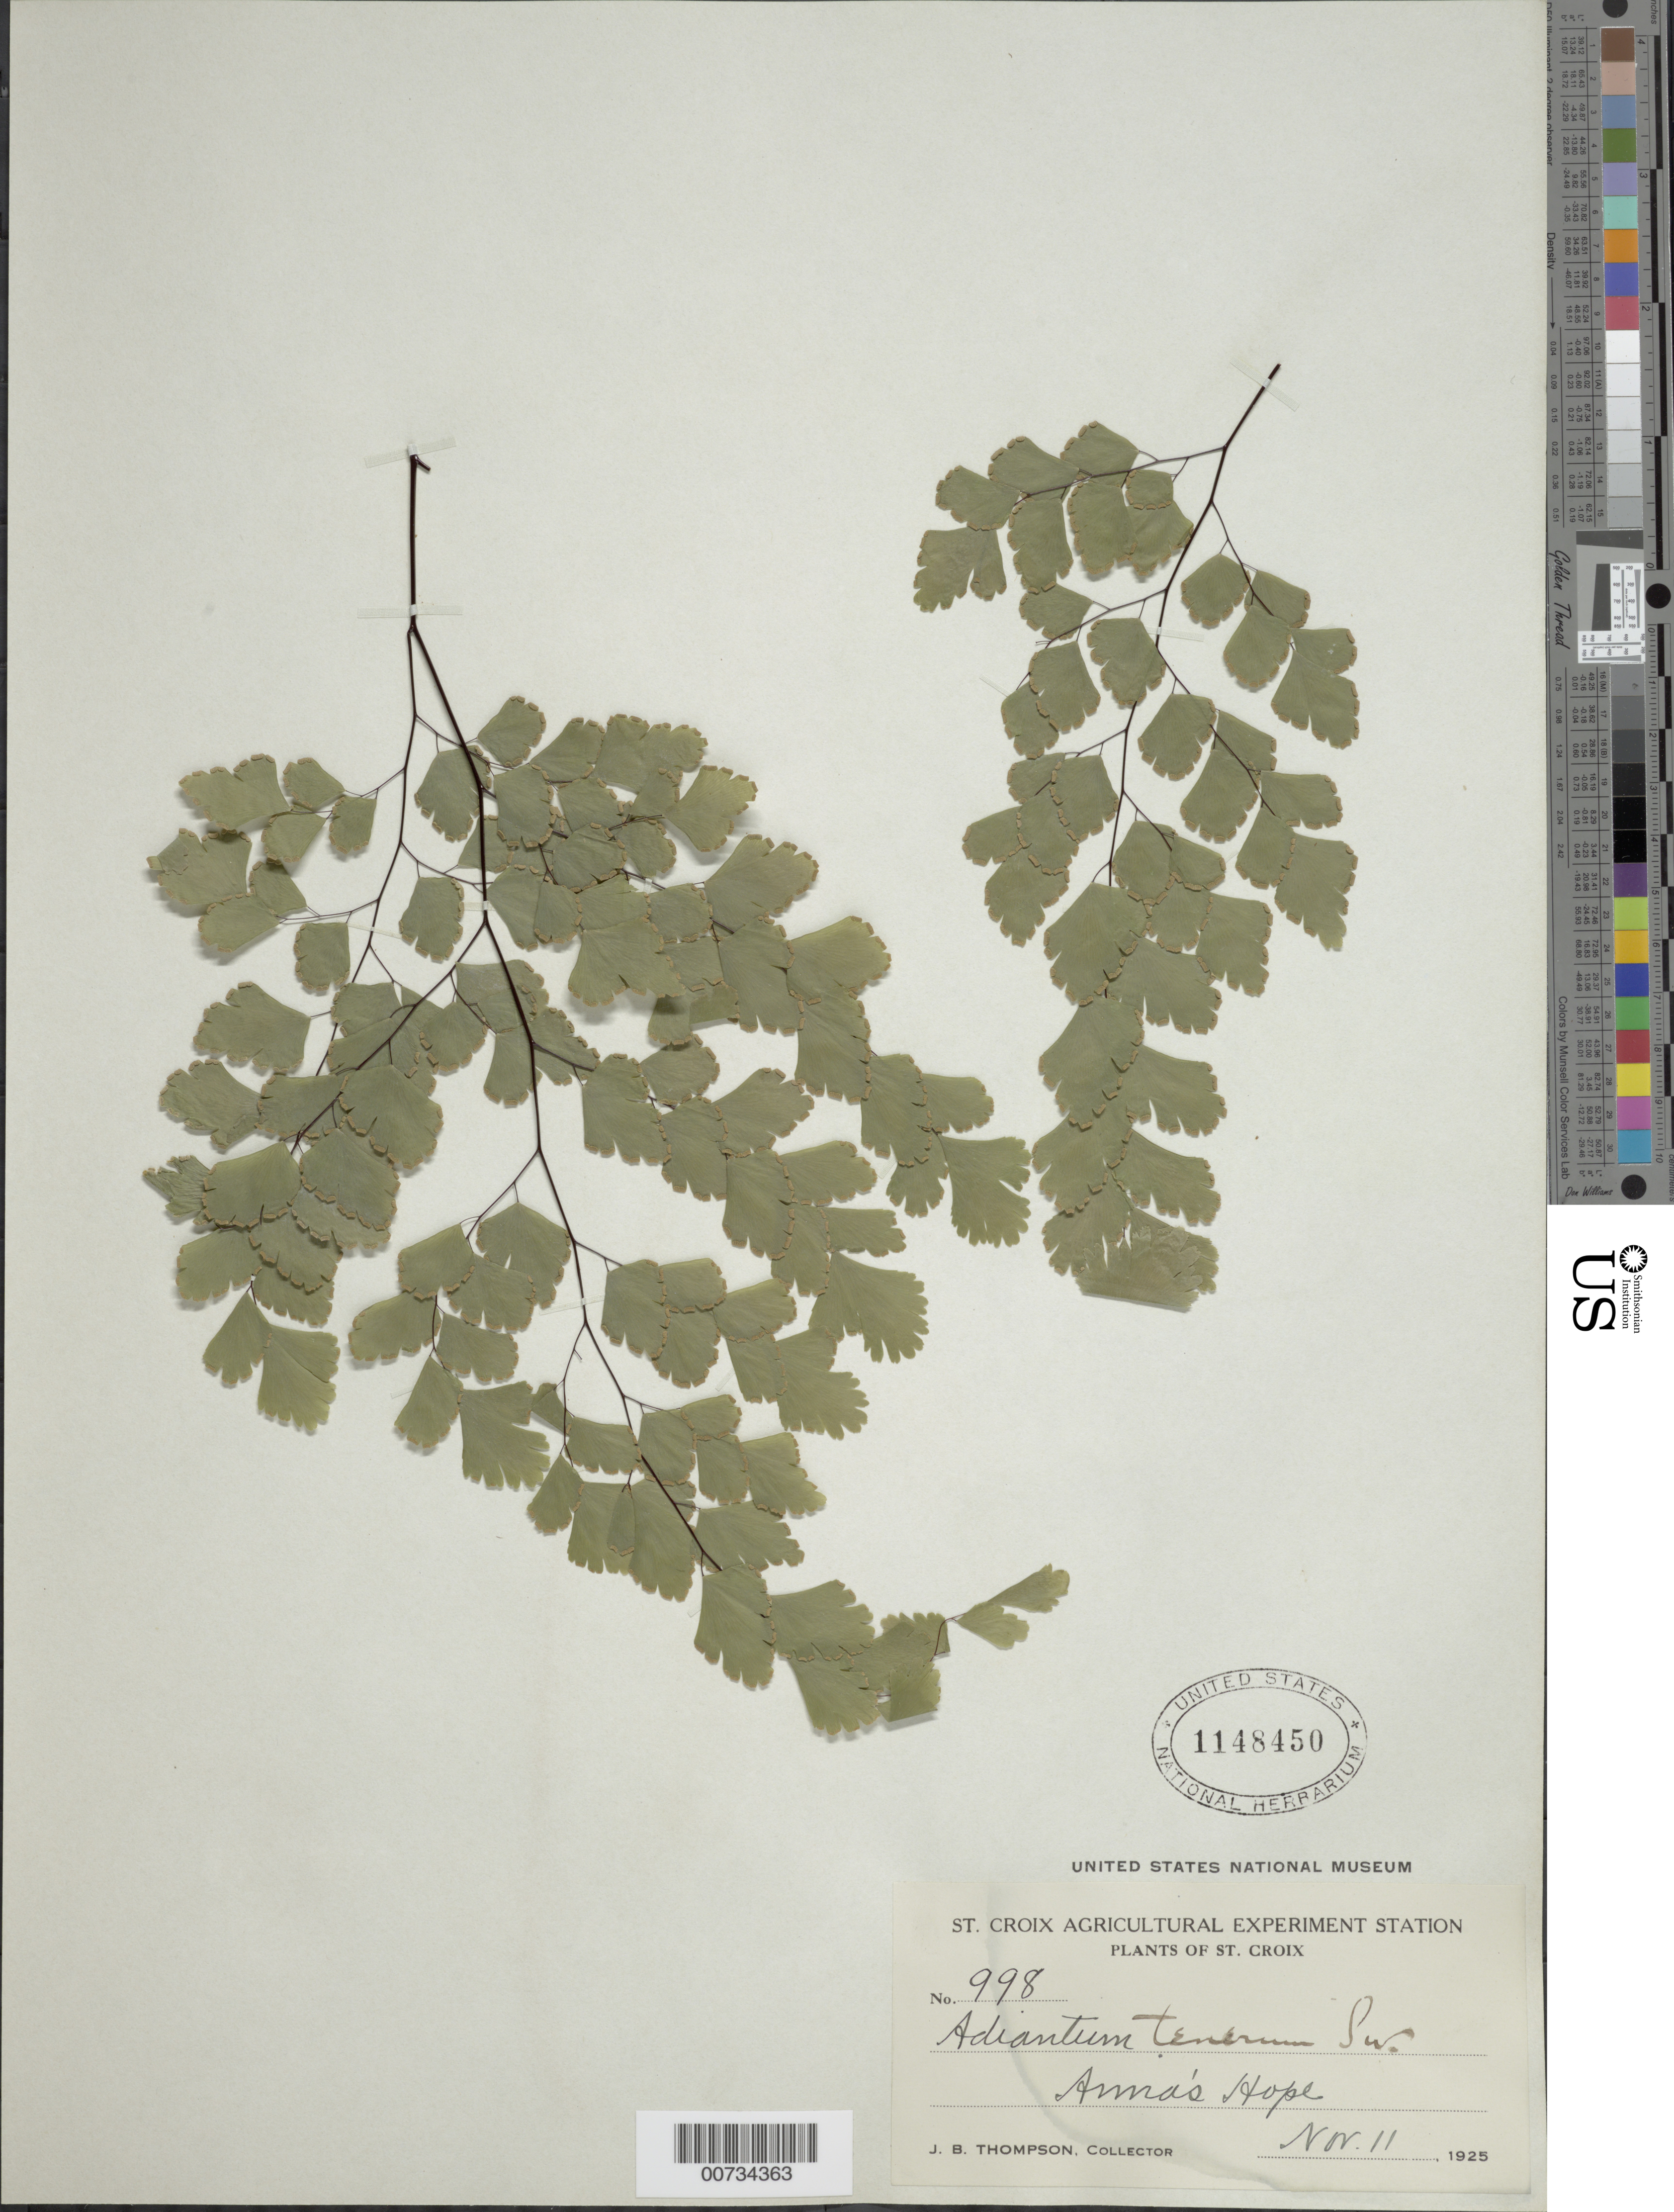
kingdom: Plantae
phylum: Tracheophyta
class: Polypodiopsida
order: Polypodiales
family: Pteridaceae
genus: Adiantum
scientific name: Adiantum tenerum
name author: Sw.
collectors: J. B. Thompson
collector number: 998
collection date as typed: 11 Nov 1925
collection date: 1925-11-11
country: U.S. Virgin Islands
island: St. Croix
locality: Anna's Hope, St. Croix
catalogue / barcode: US 1148450